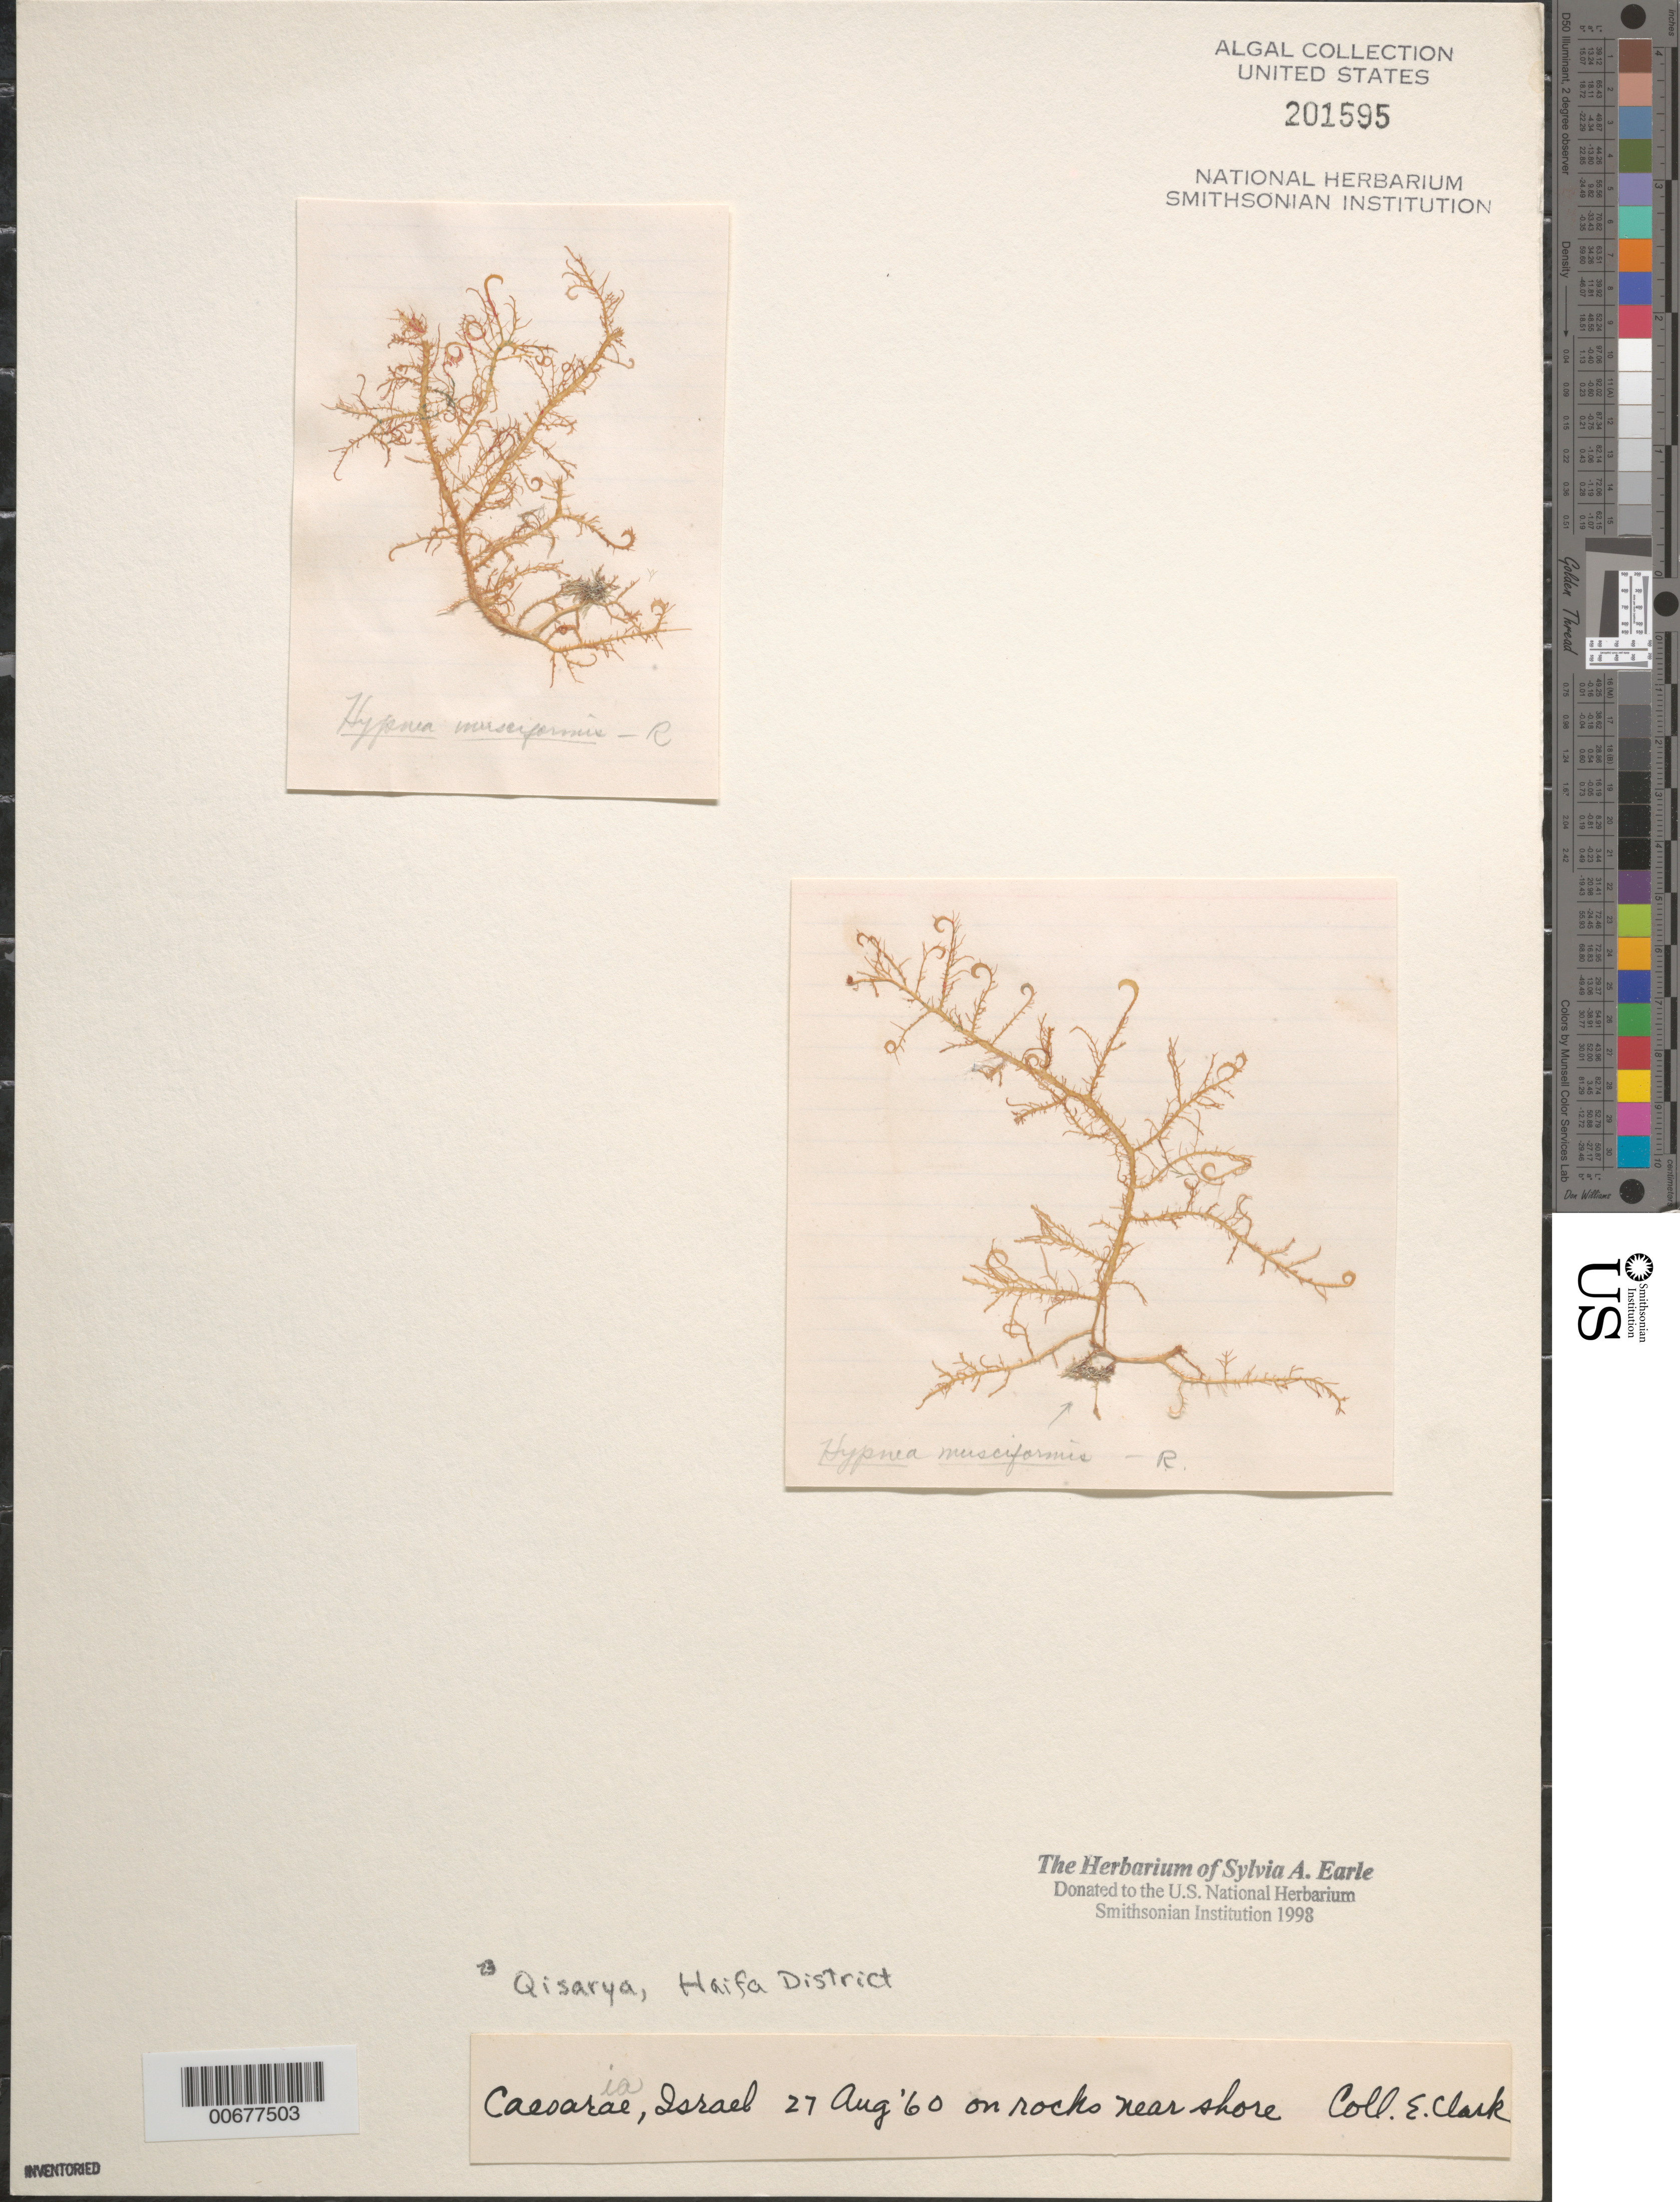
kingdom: Plantae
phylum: Rhodophyta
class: Florideophyceae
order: Gigartinales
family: Cystocloniaceae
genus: Hypnea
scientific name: Hypnea musciformis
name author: (Wulfen) J.V.Lamouroux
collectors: E. Clark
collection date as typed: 27 Aug 1960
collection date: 1960-08-27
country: Israel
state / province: Haifa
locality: Qisarya (Caesarea)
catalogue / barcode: US 201595